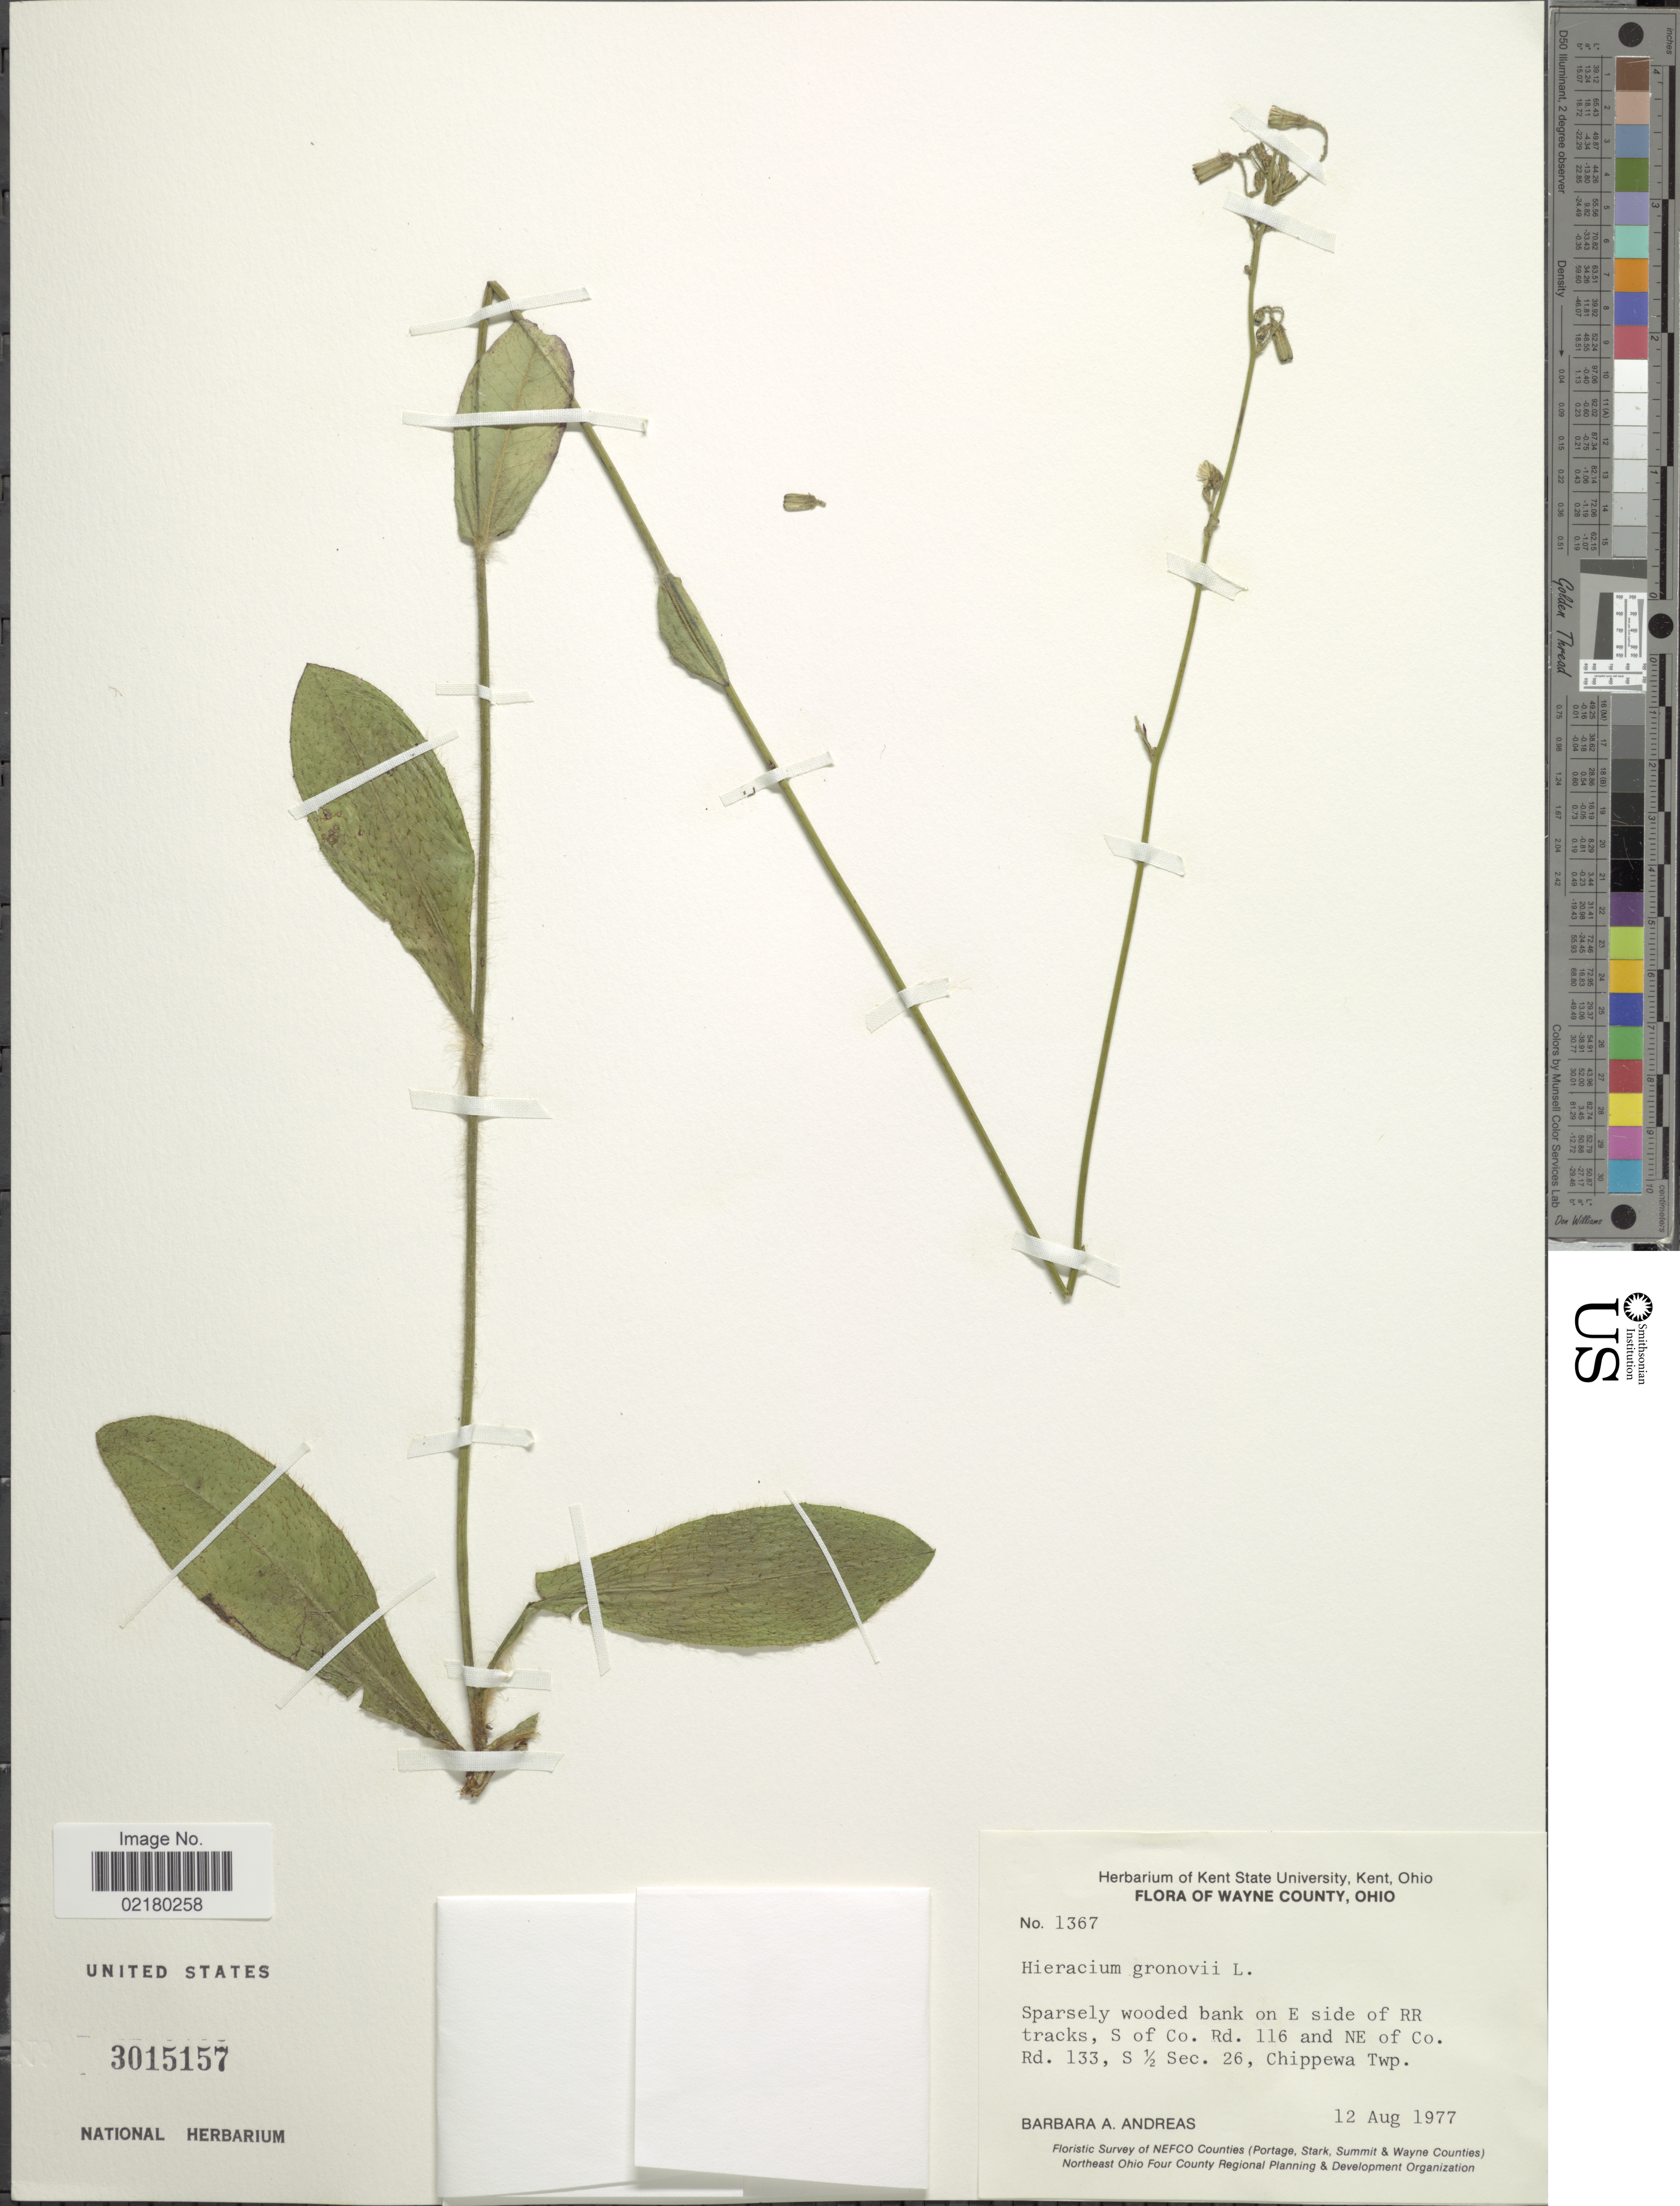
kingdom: Plantae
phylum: Tracheophyta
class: Magnoliopsida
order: Asterales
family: Asteraceae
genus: Hieracium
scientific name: Hieracium gronovii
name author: L.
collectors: B. A. Andreas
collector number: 1367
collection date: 1977-08-12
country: United States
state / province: Ohio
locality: Wayne County, sparsely wooded bank on E side of RR tracks, S. of Co., Rd. 116 and NE of Co. Rd. 133, S½ sec.26, Chippewa Twp.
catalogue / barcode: US 3015157